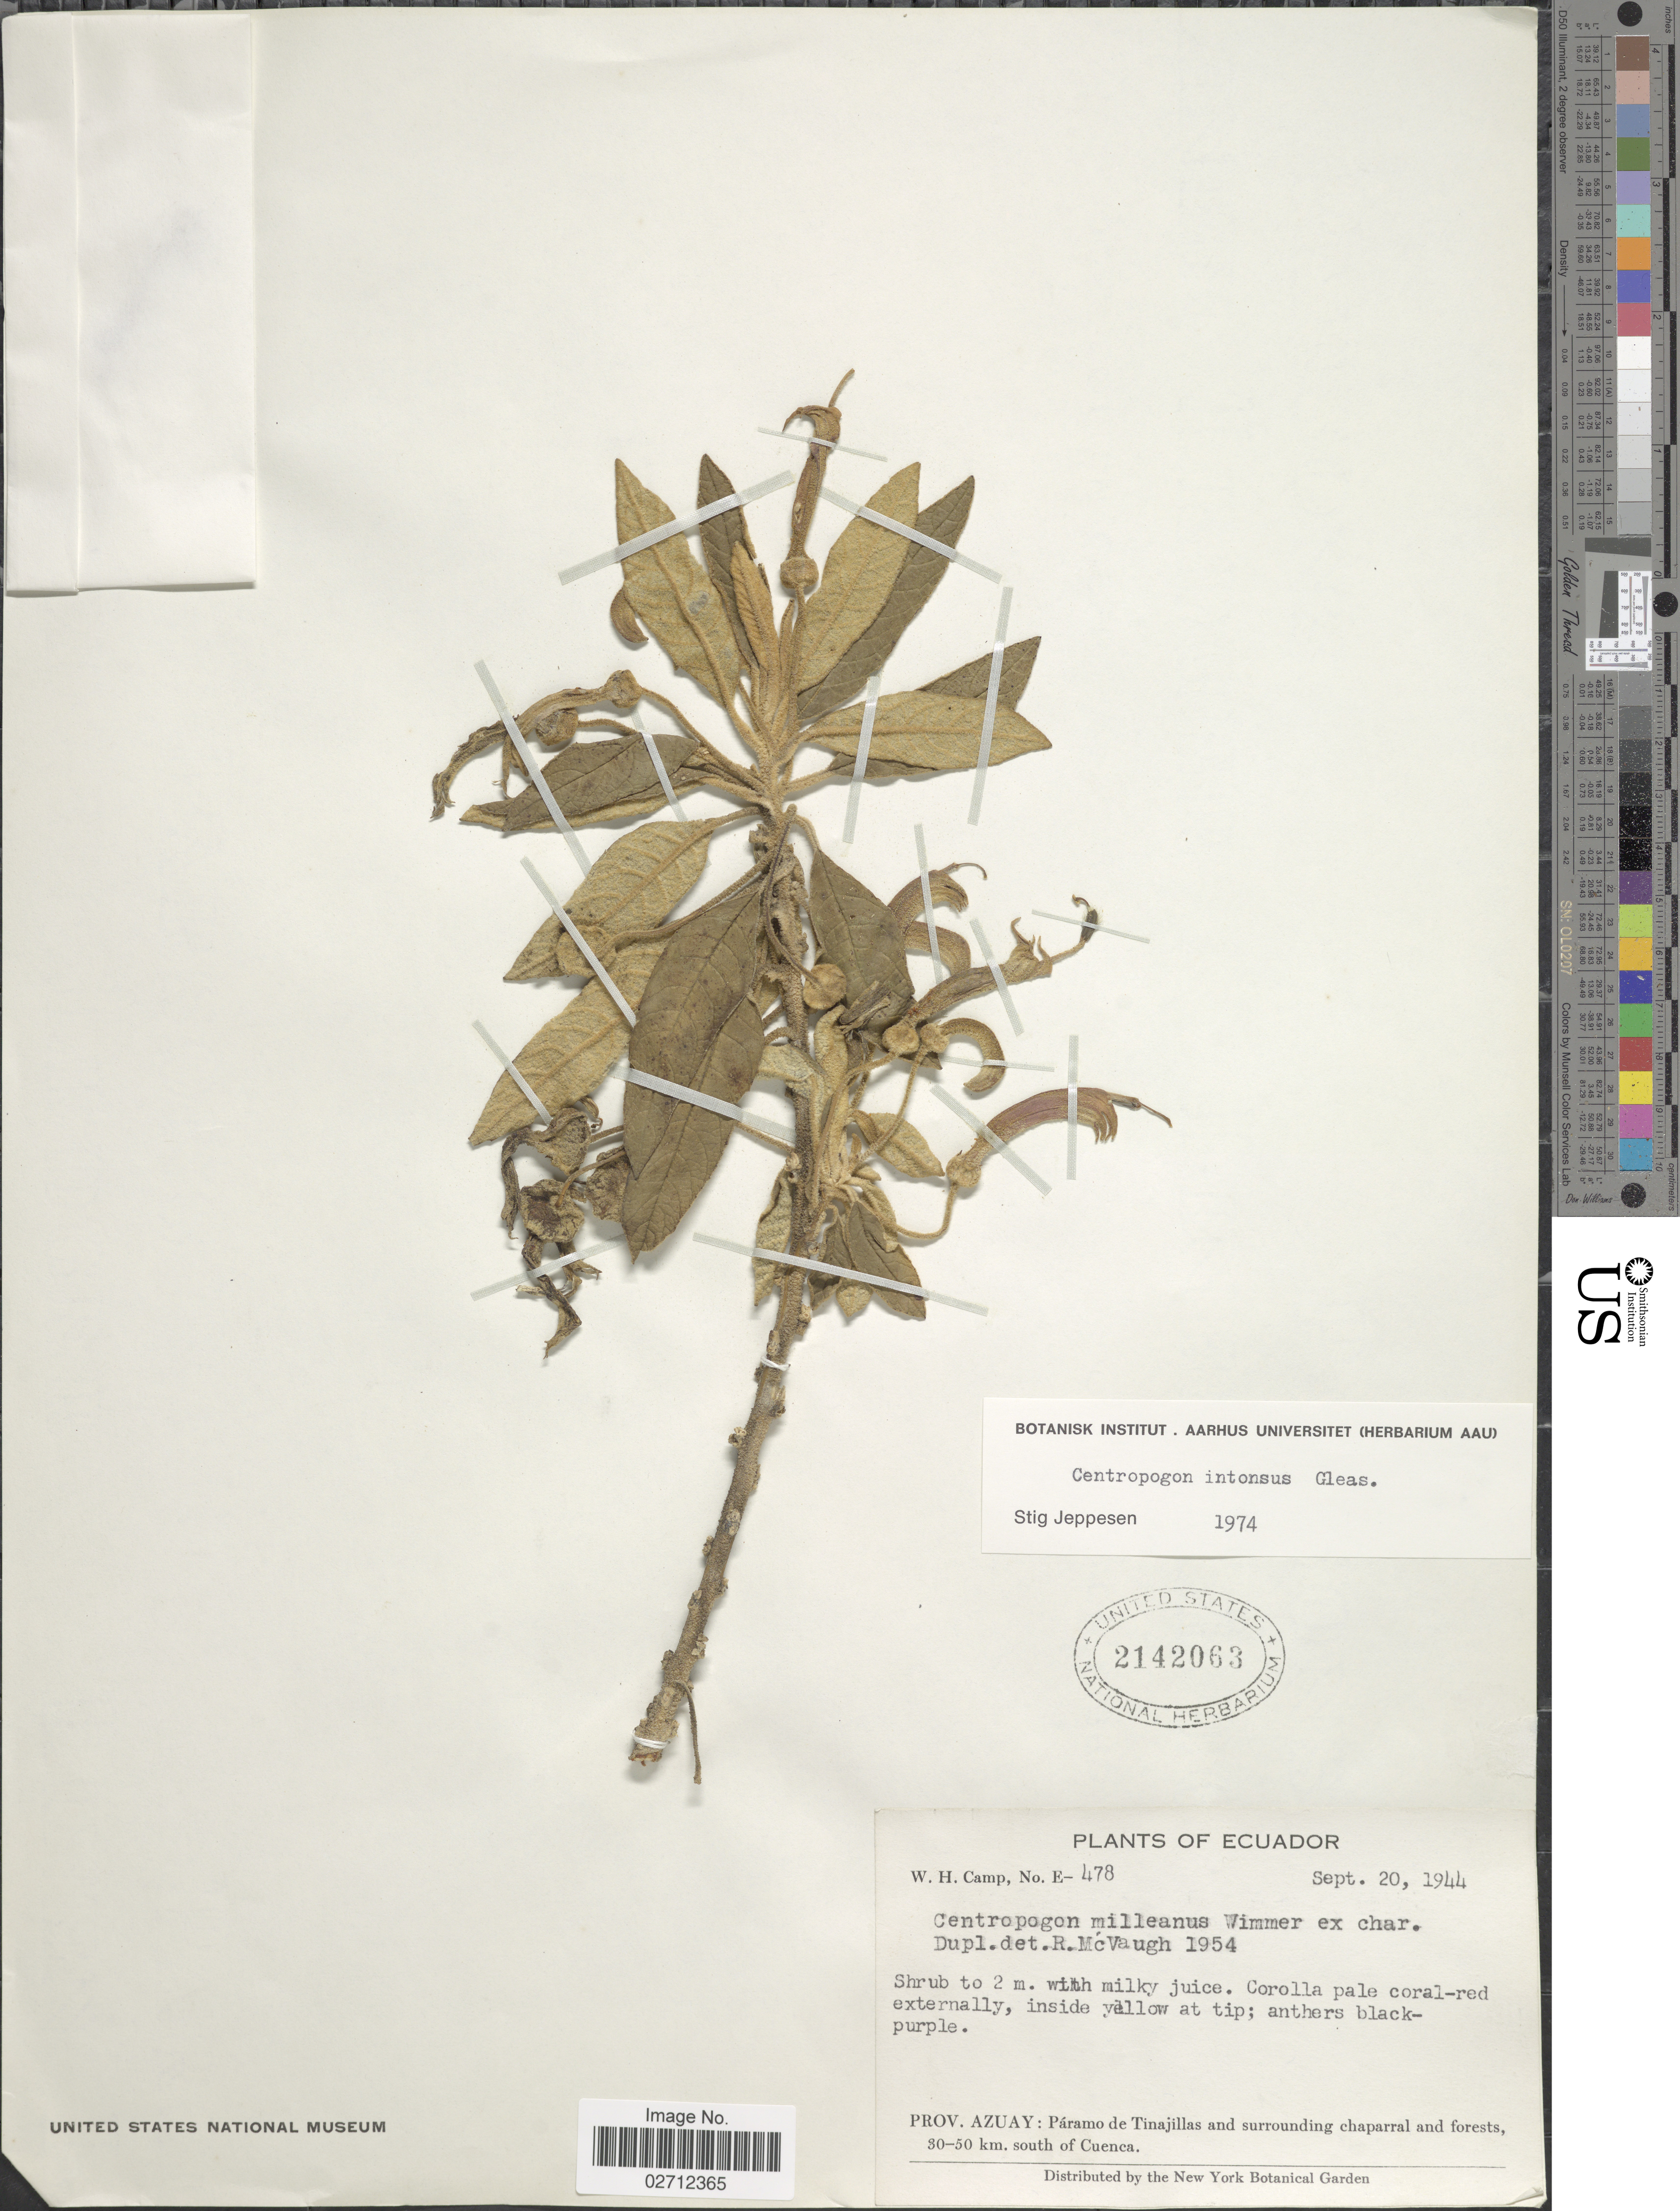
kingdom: Plantae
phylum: Tracheophyta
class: Magnoliopsida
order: Asterales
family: Campanulaceae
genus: Centropogon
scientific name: Centropogon intonsus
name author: Gleason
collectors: W. H. Camp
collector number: E-478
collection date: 1944-09-20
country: Ecuador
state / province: Azuay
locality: Páramo de Tinajillas and surrounding chaparral and forest, 30 50 km south of Cuenca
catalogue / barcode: US 2142063